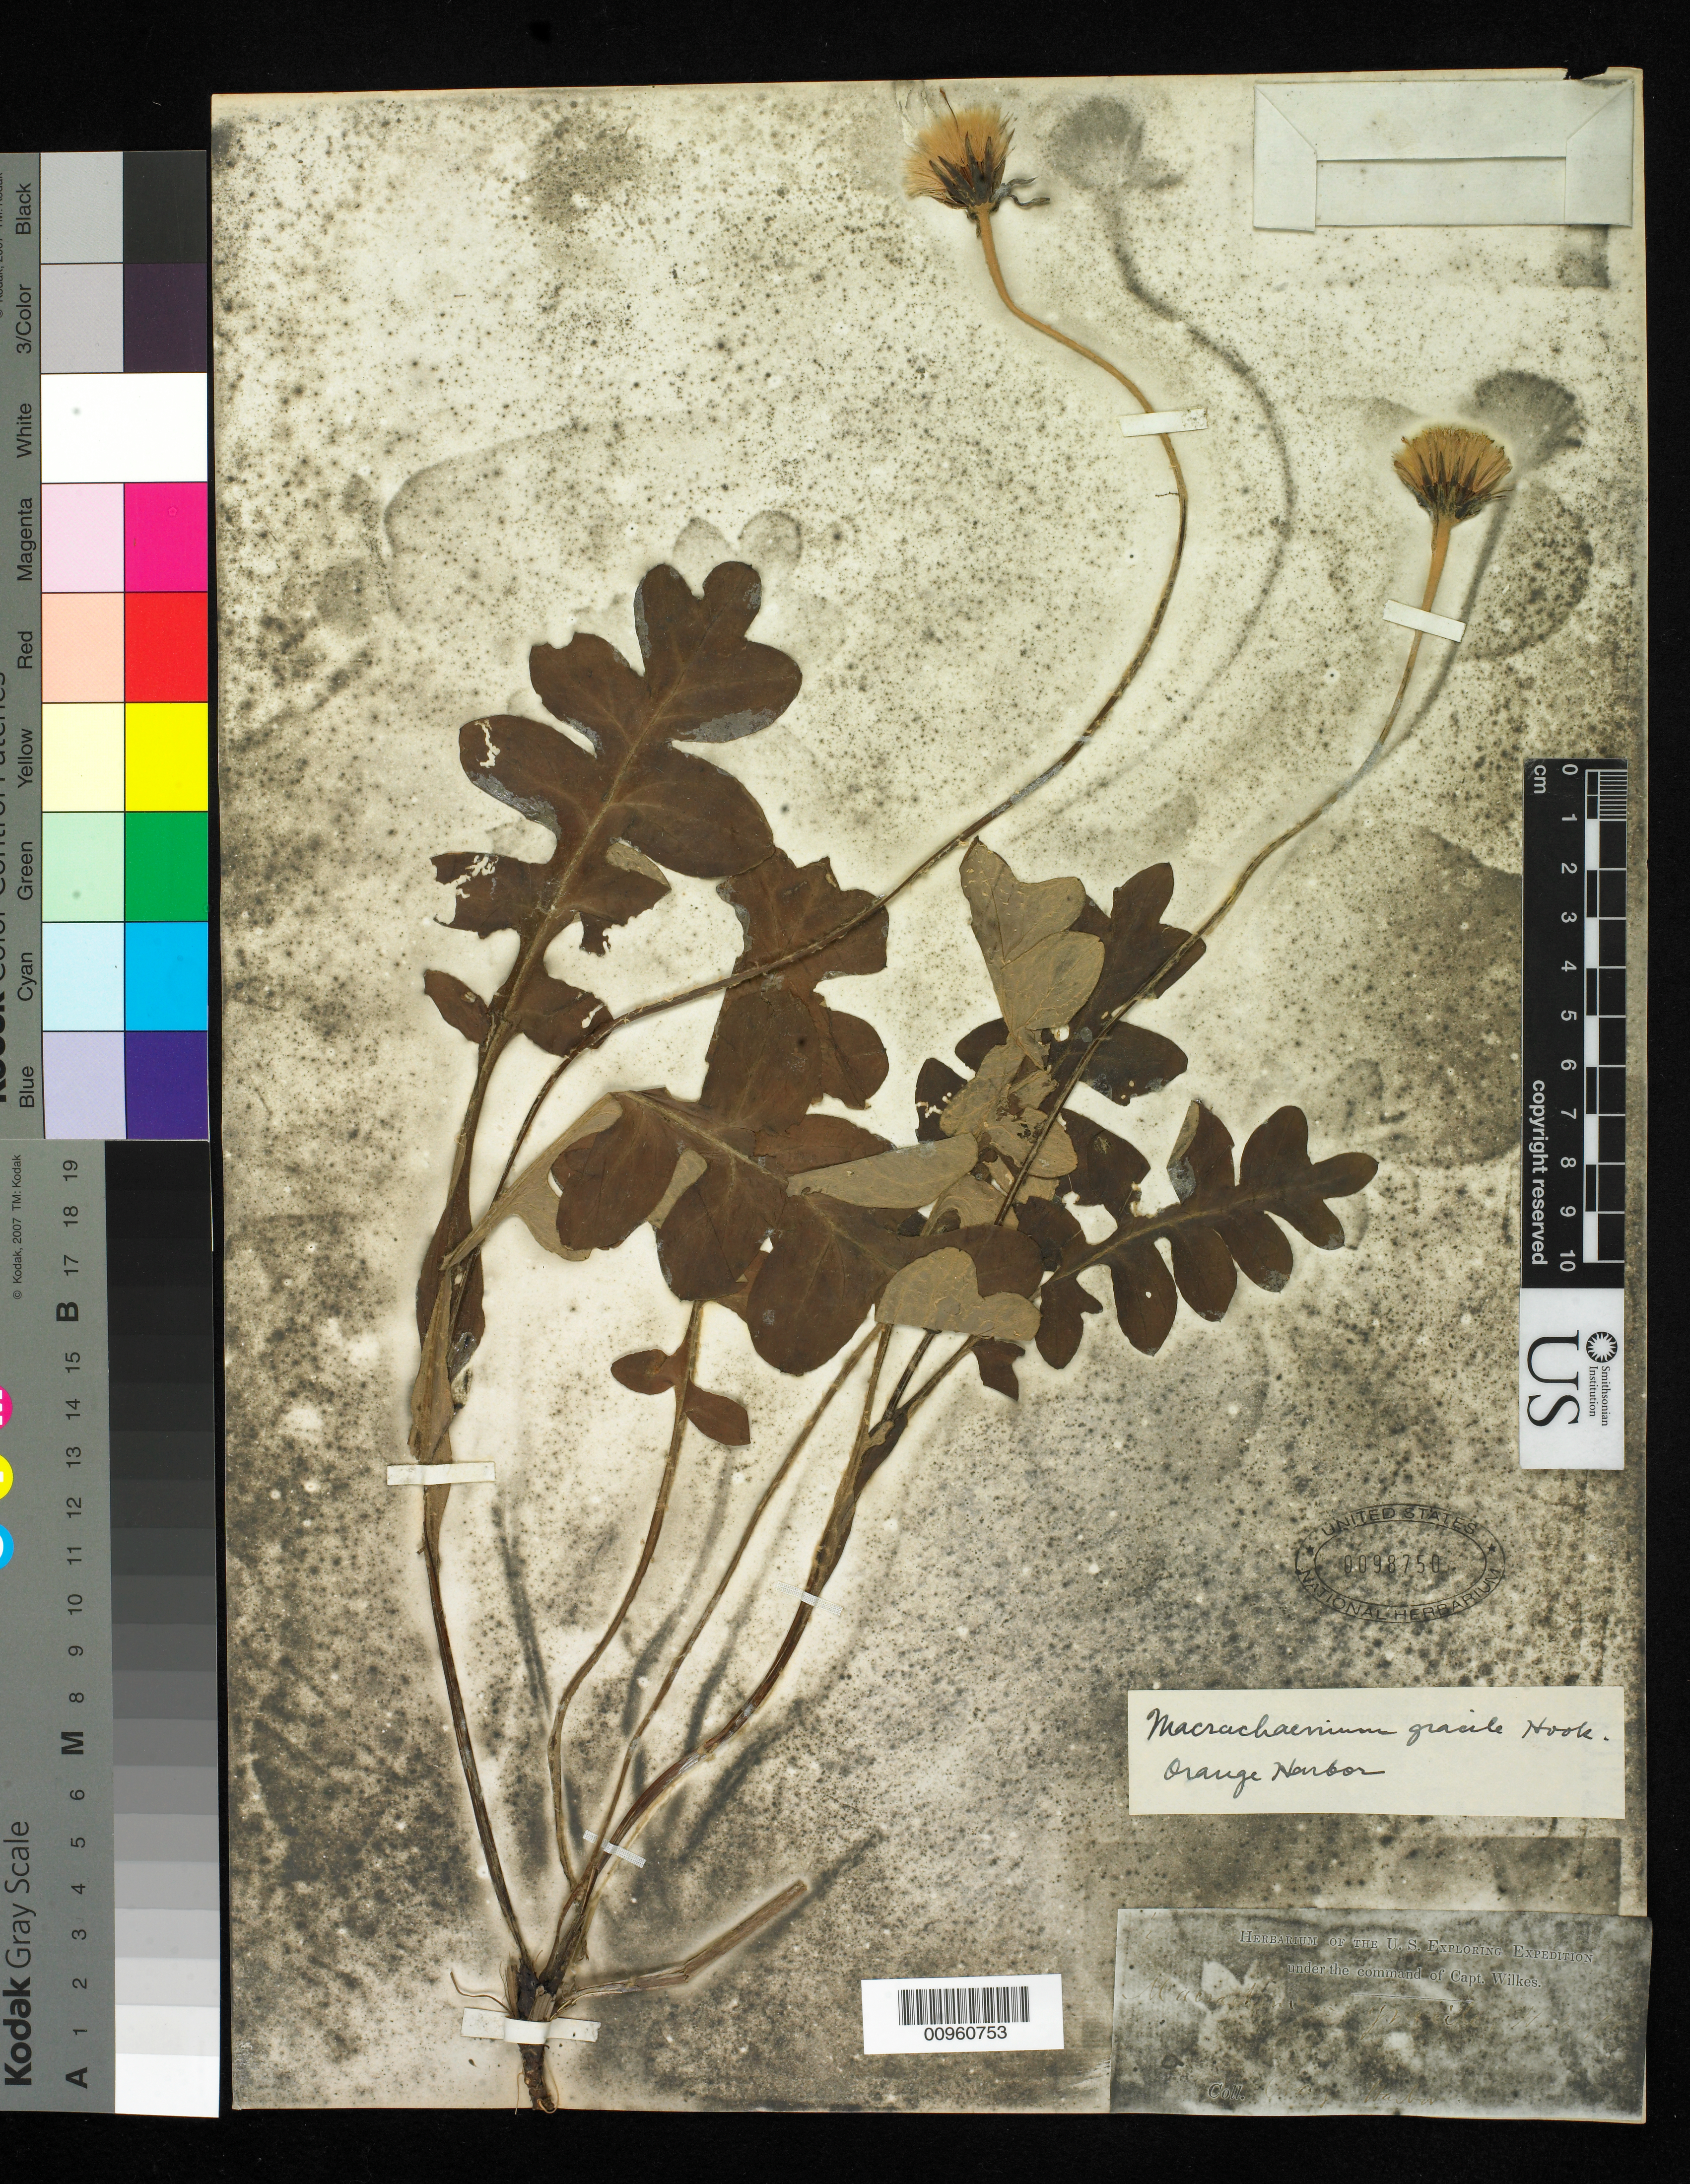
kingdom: Plantae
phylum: Tracheophyta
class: Magnoliopsida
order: Asterales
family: Asteraceae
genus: Macrachaenium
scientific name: Macrachaenium gracile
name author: Hook. f.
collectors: Wilkes Explor. Exped.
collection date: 1838/1842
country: Chile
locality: Orange Harbor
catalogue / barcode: US 98750